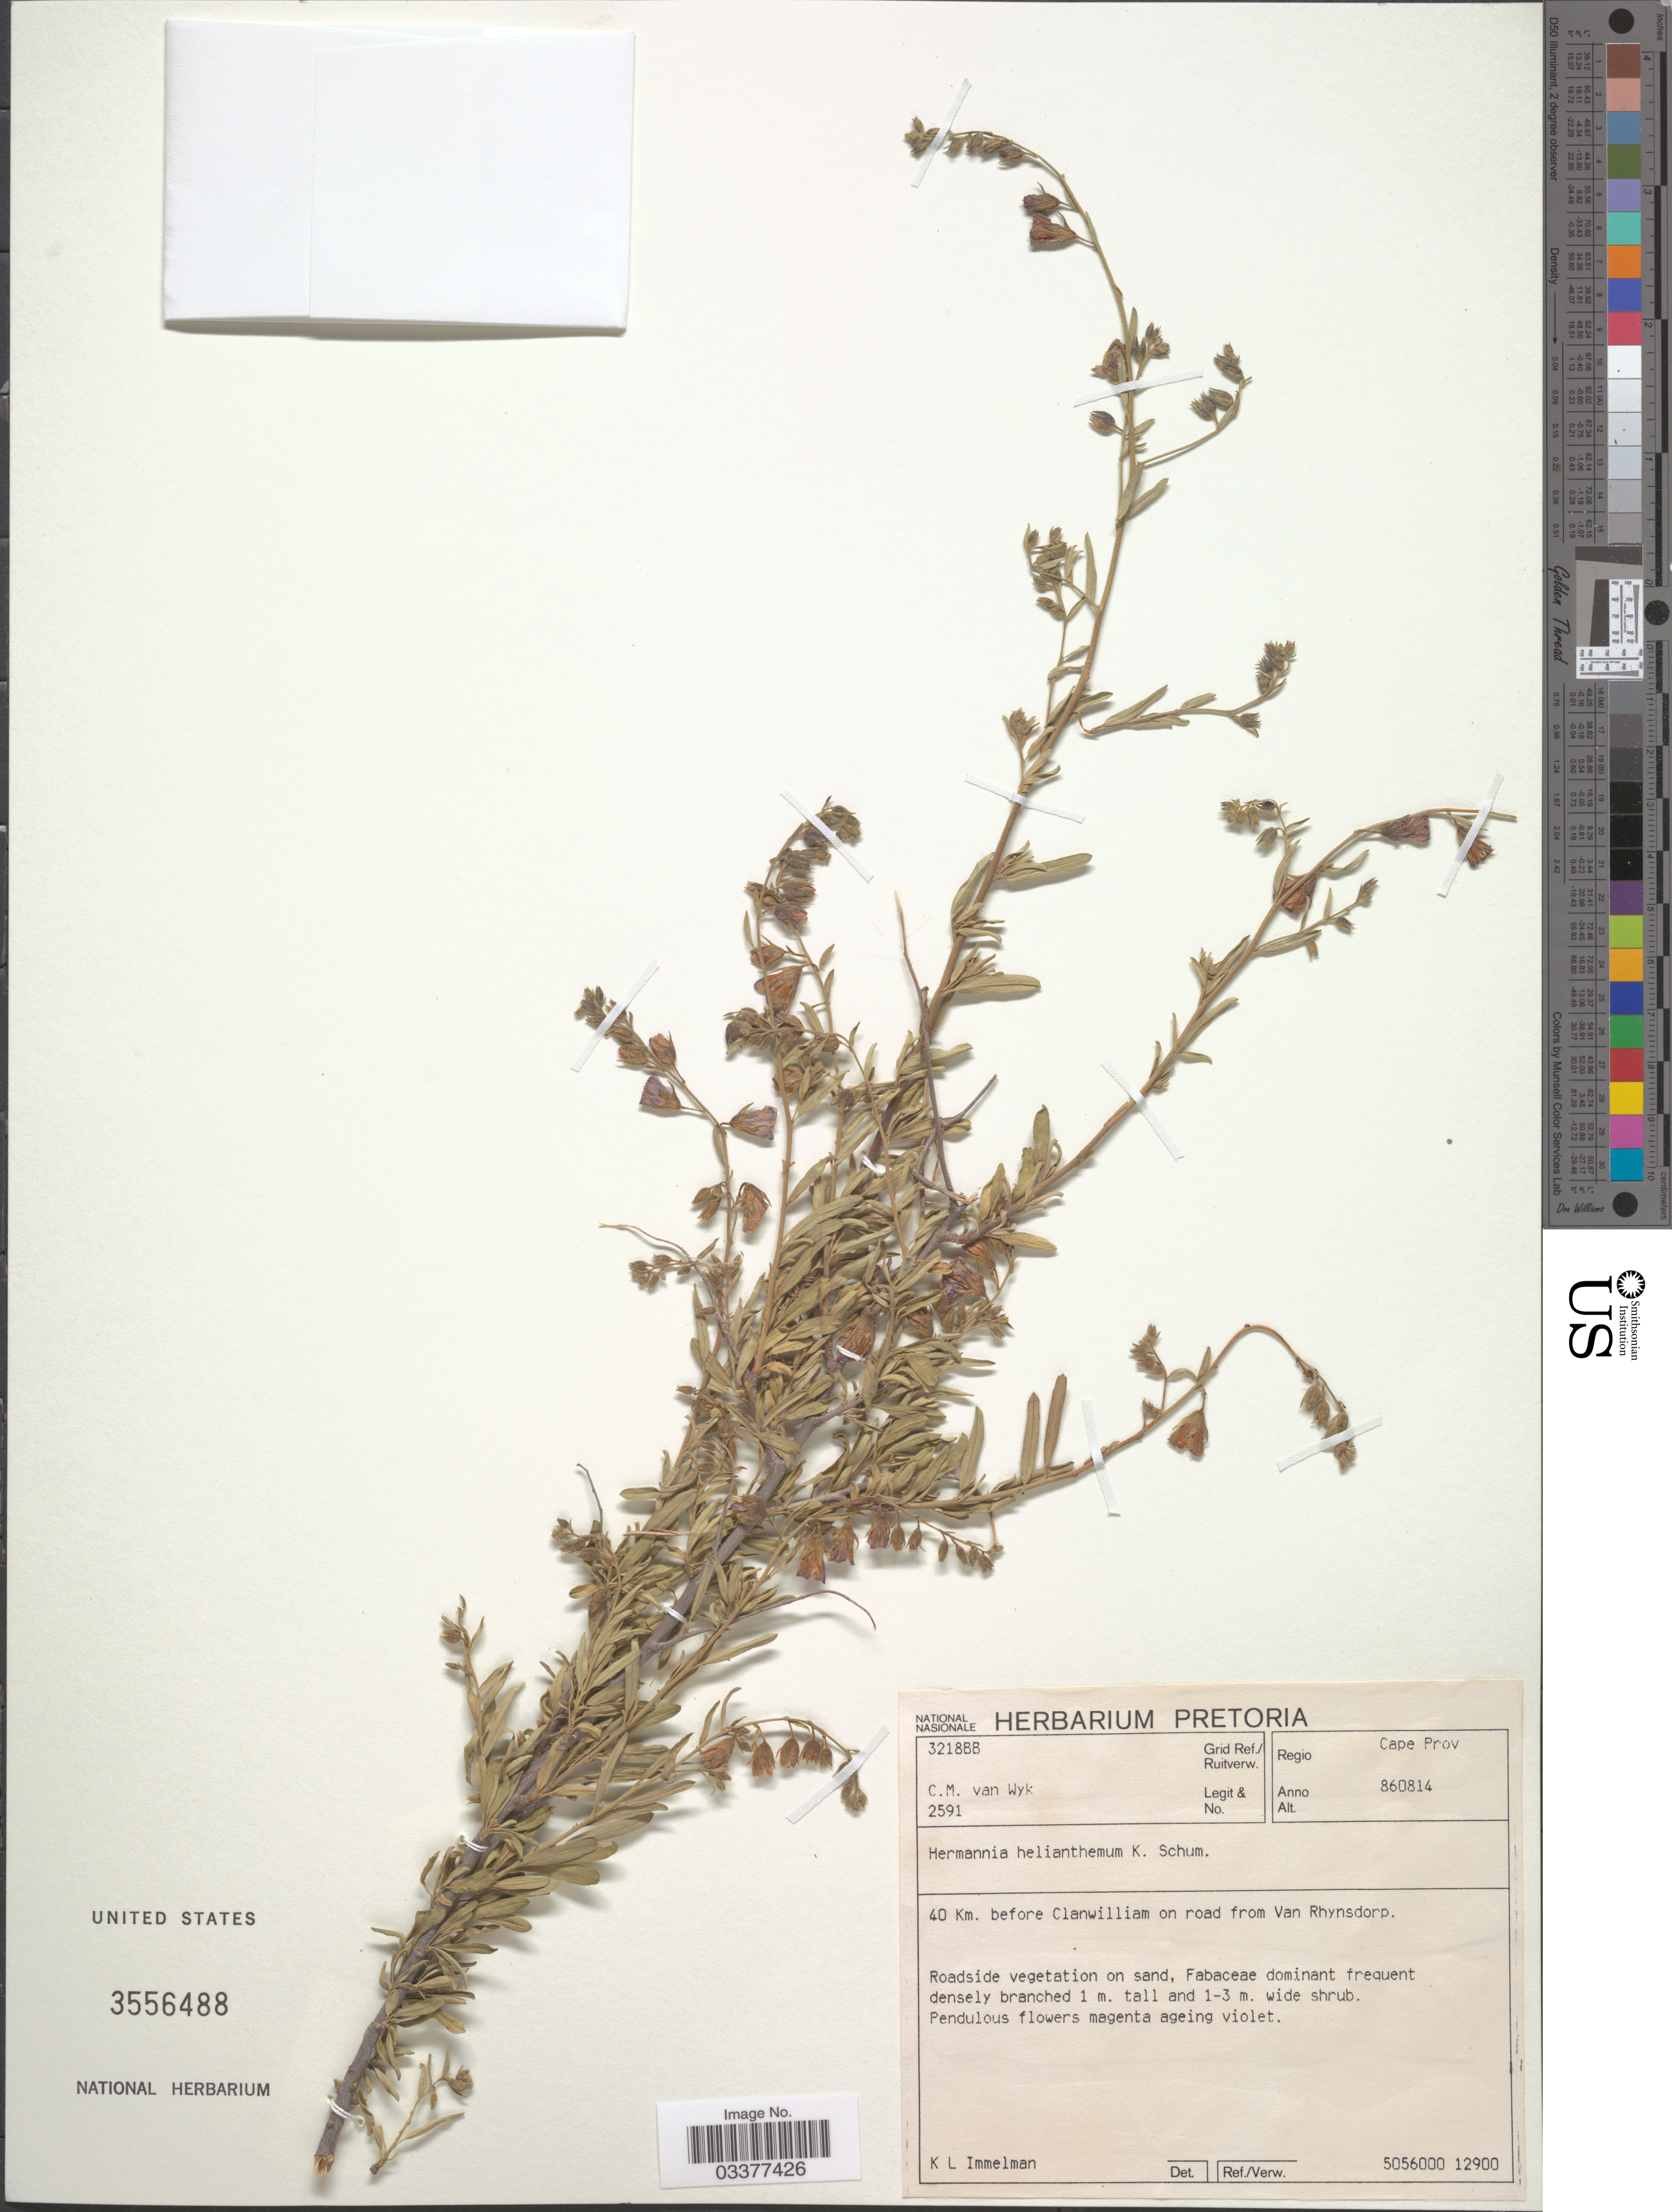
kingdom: Plantae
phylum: Tracheophyta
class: Magnoliopsida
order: Malvales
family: Malvaceae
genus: Hermannia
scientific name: Hermannia helianthemum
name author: K. Schum.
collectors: C. Van Wyk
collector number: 2591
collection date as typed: Transcribed d/m/y: 14/8/86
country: South Africa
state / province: Western Cape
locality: Grid Ref./ Ruitverw. 3218BB. 40 Km. before Clanwilliam on road from Van Rhynsdorp.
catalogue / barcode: US 3556488